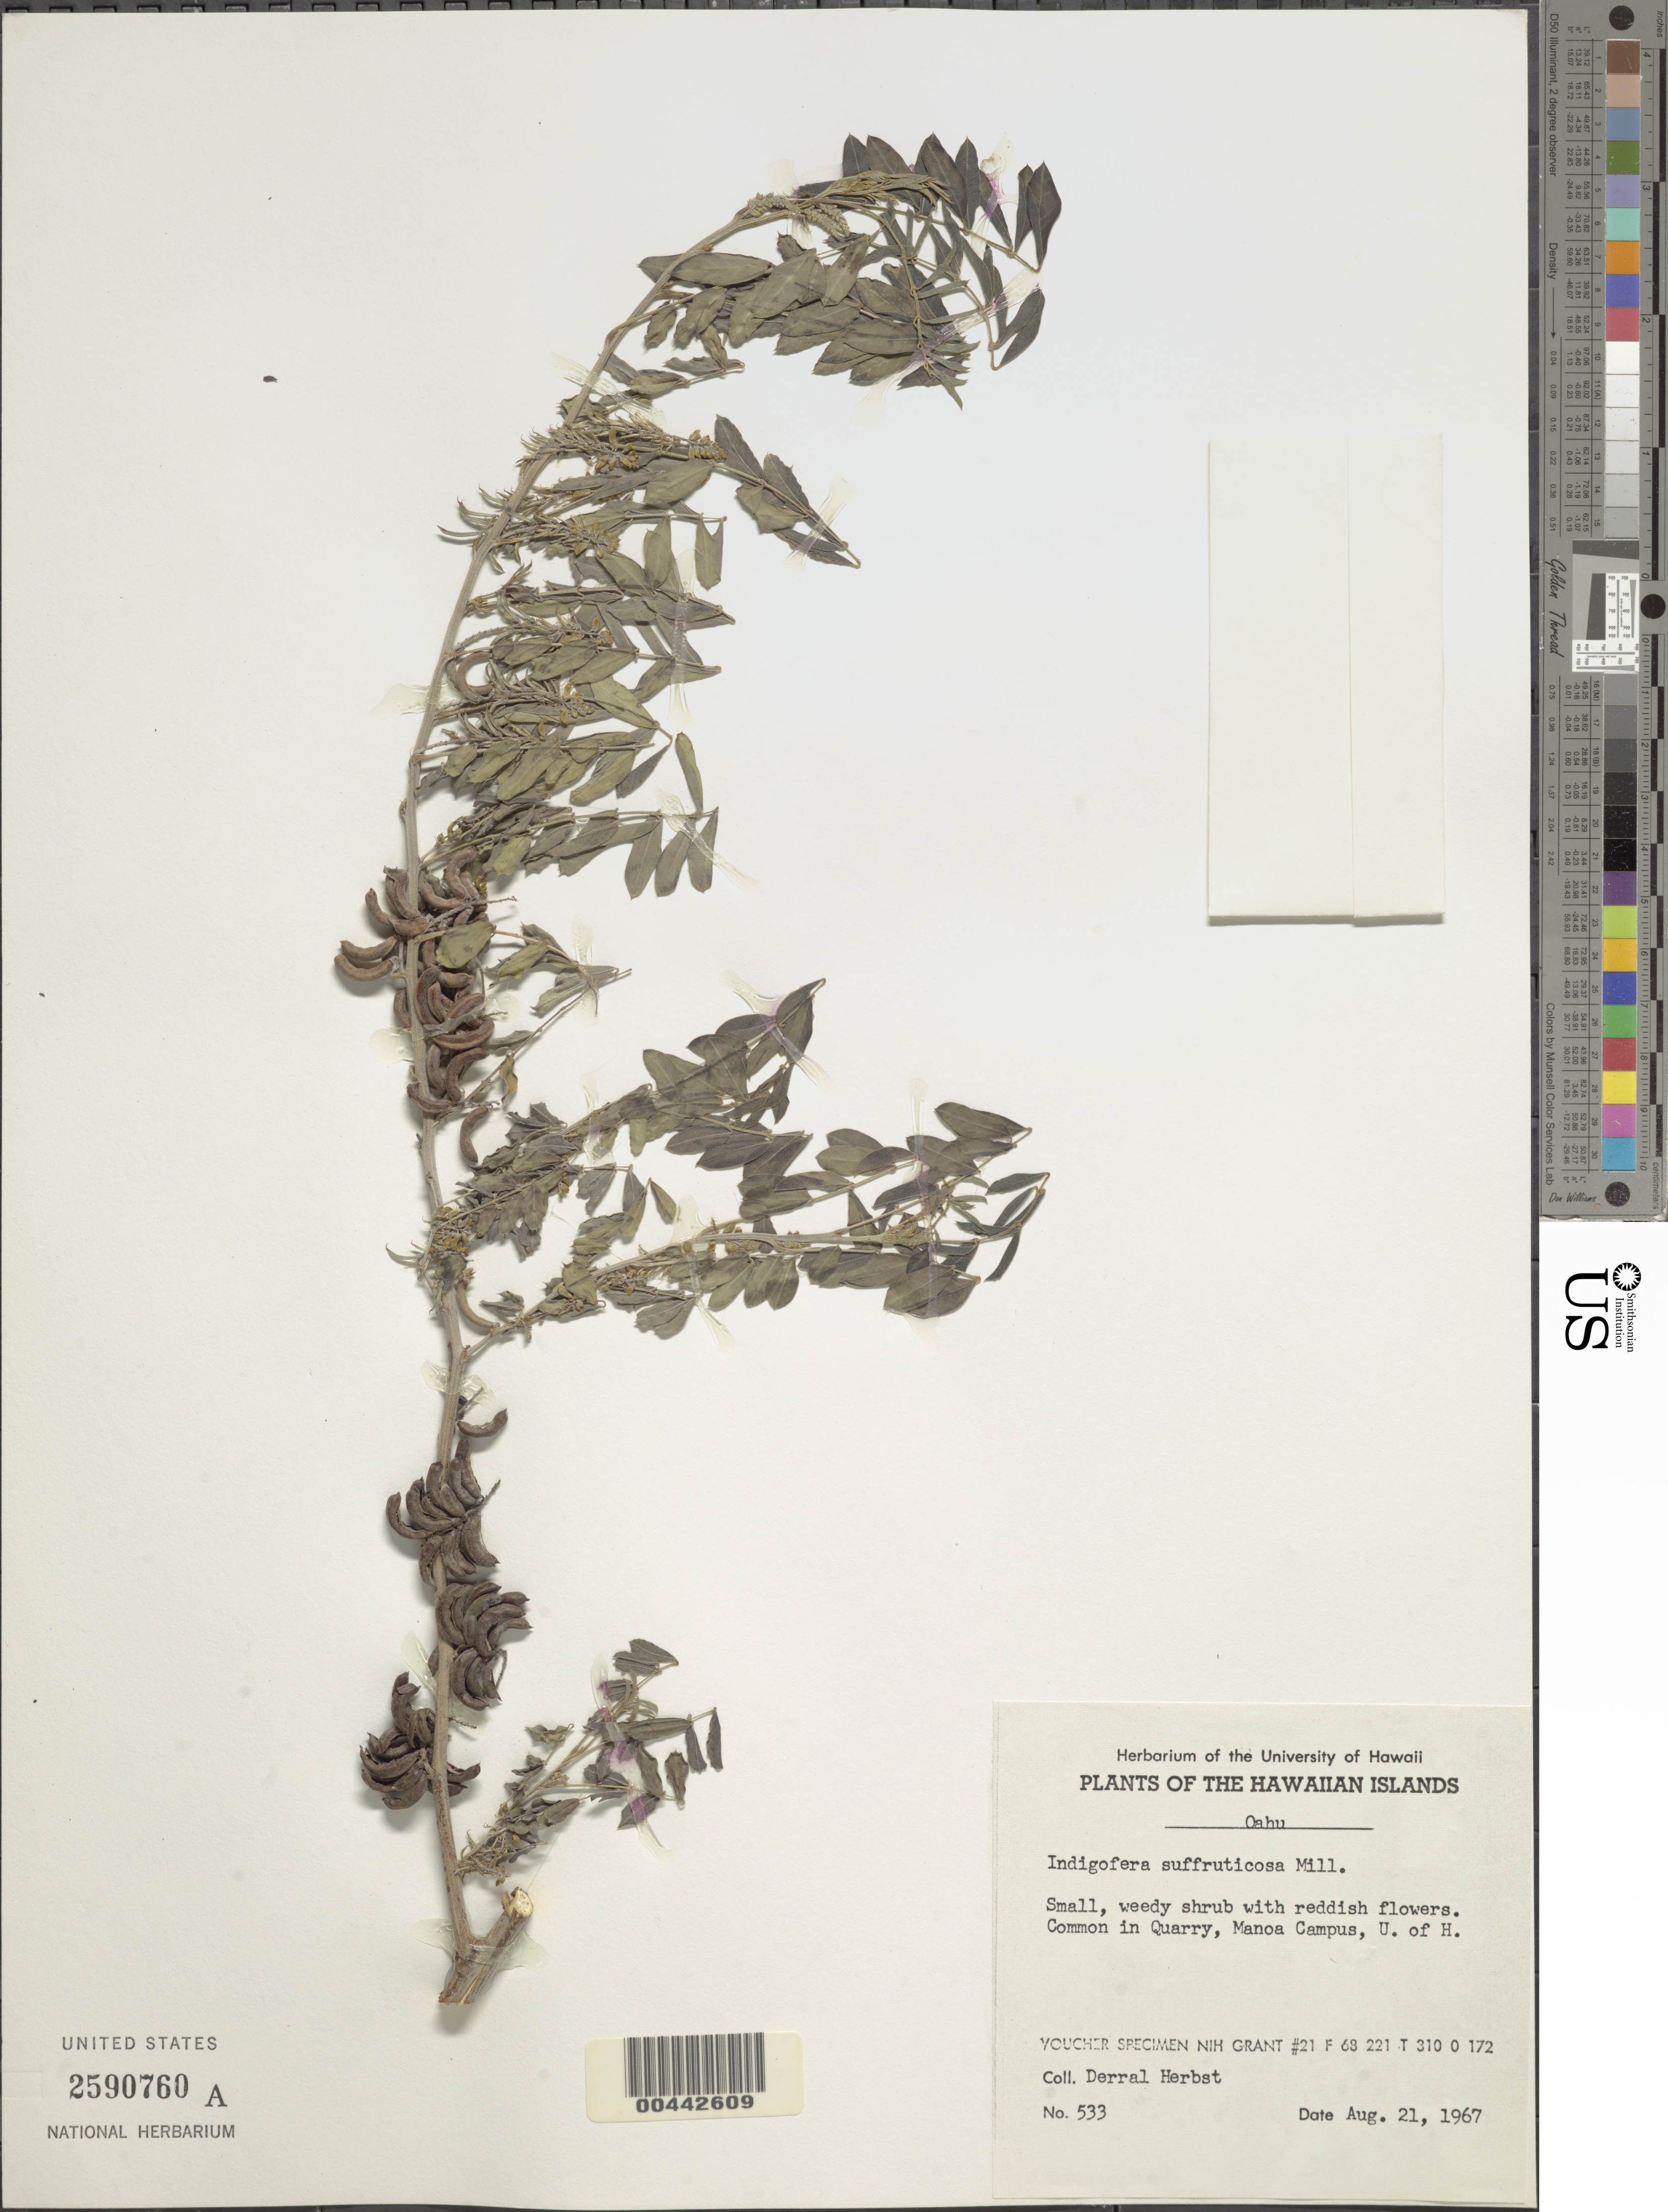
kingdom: Plantae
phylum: Tracheophyta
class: Magnoliopsida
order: Fabales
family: Fabaceae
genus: Indigofera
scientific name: Indigofera suffruticosa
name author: Mill.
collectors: D. R. Herbst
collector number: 533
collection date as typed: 21 Aug 1967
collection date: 1967-08-21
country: United States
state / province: Hawaii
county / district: Honolulu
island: Oahu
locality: Quarry, Manoa Campus, U. of H.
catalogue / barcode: US 2590760A